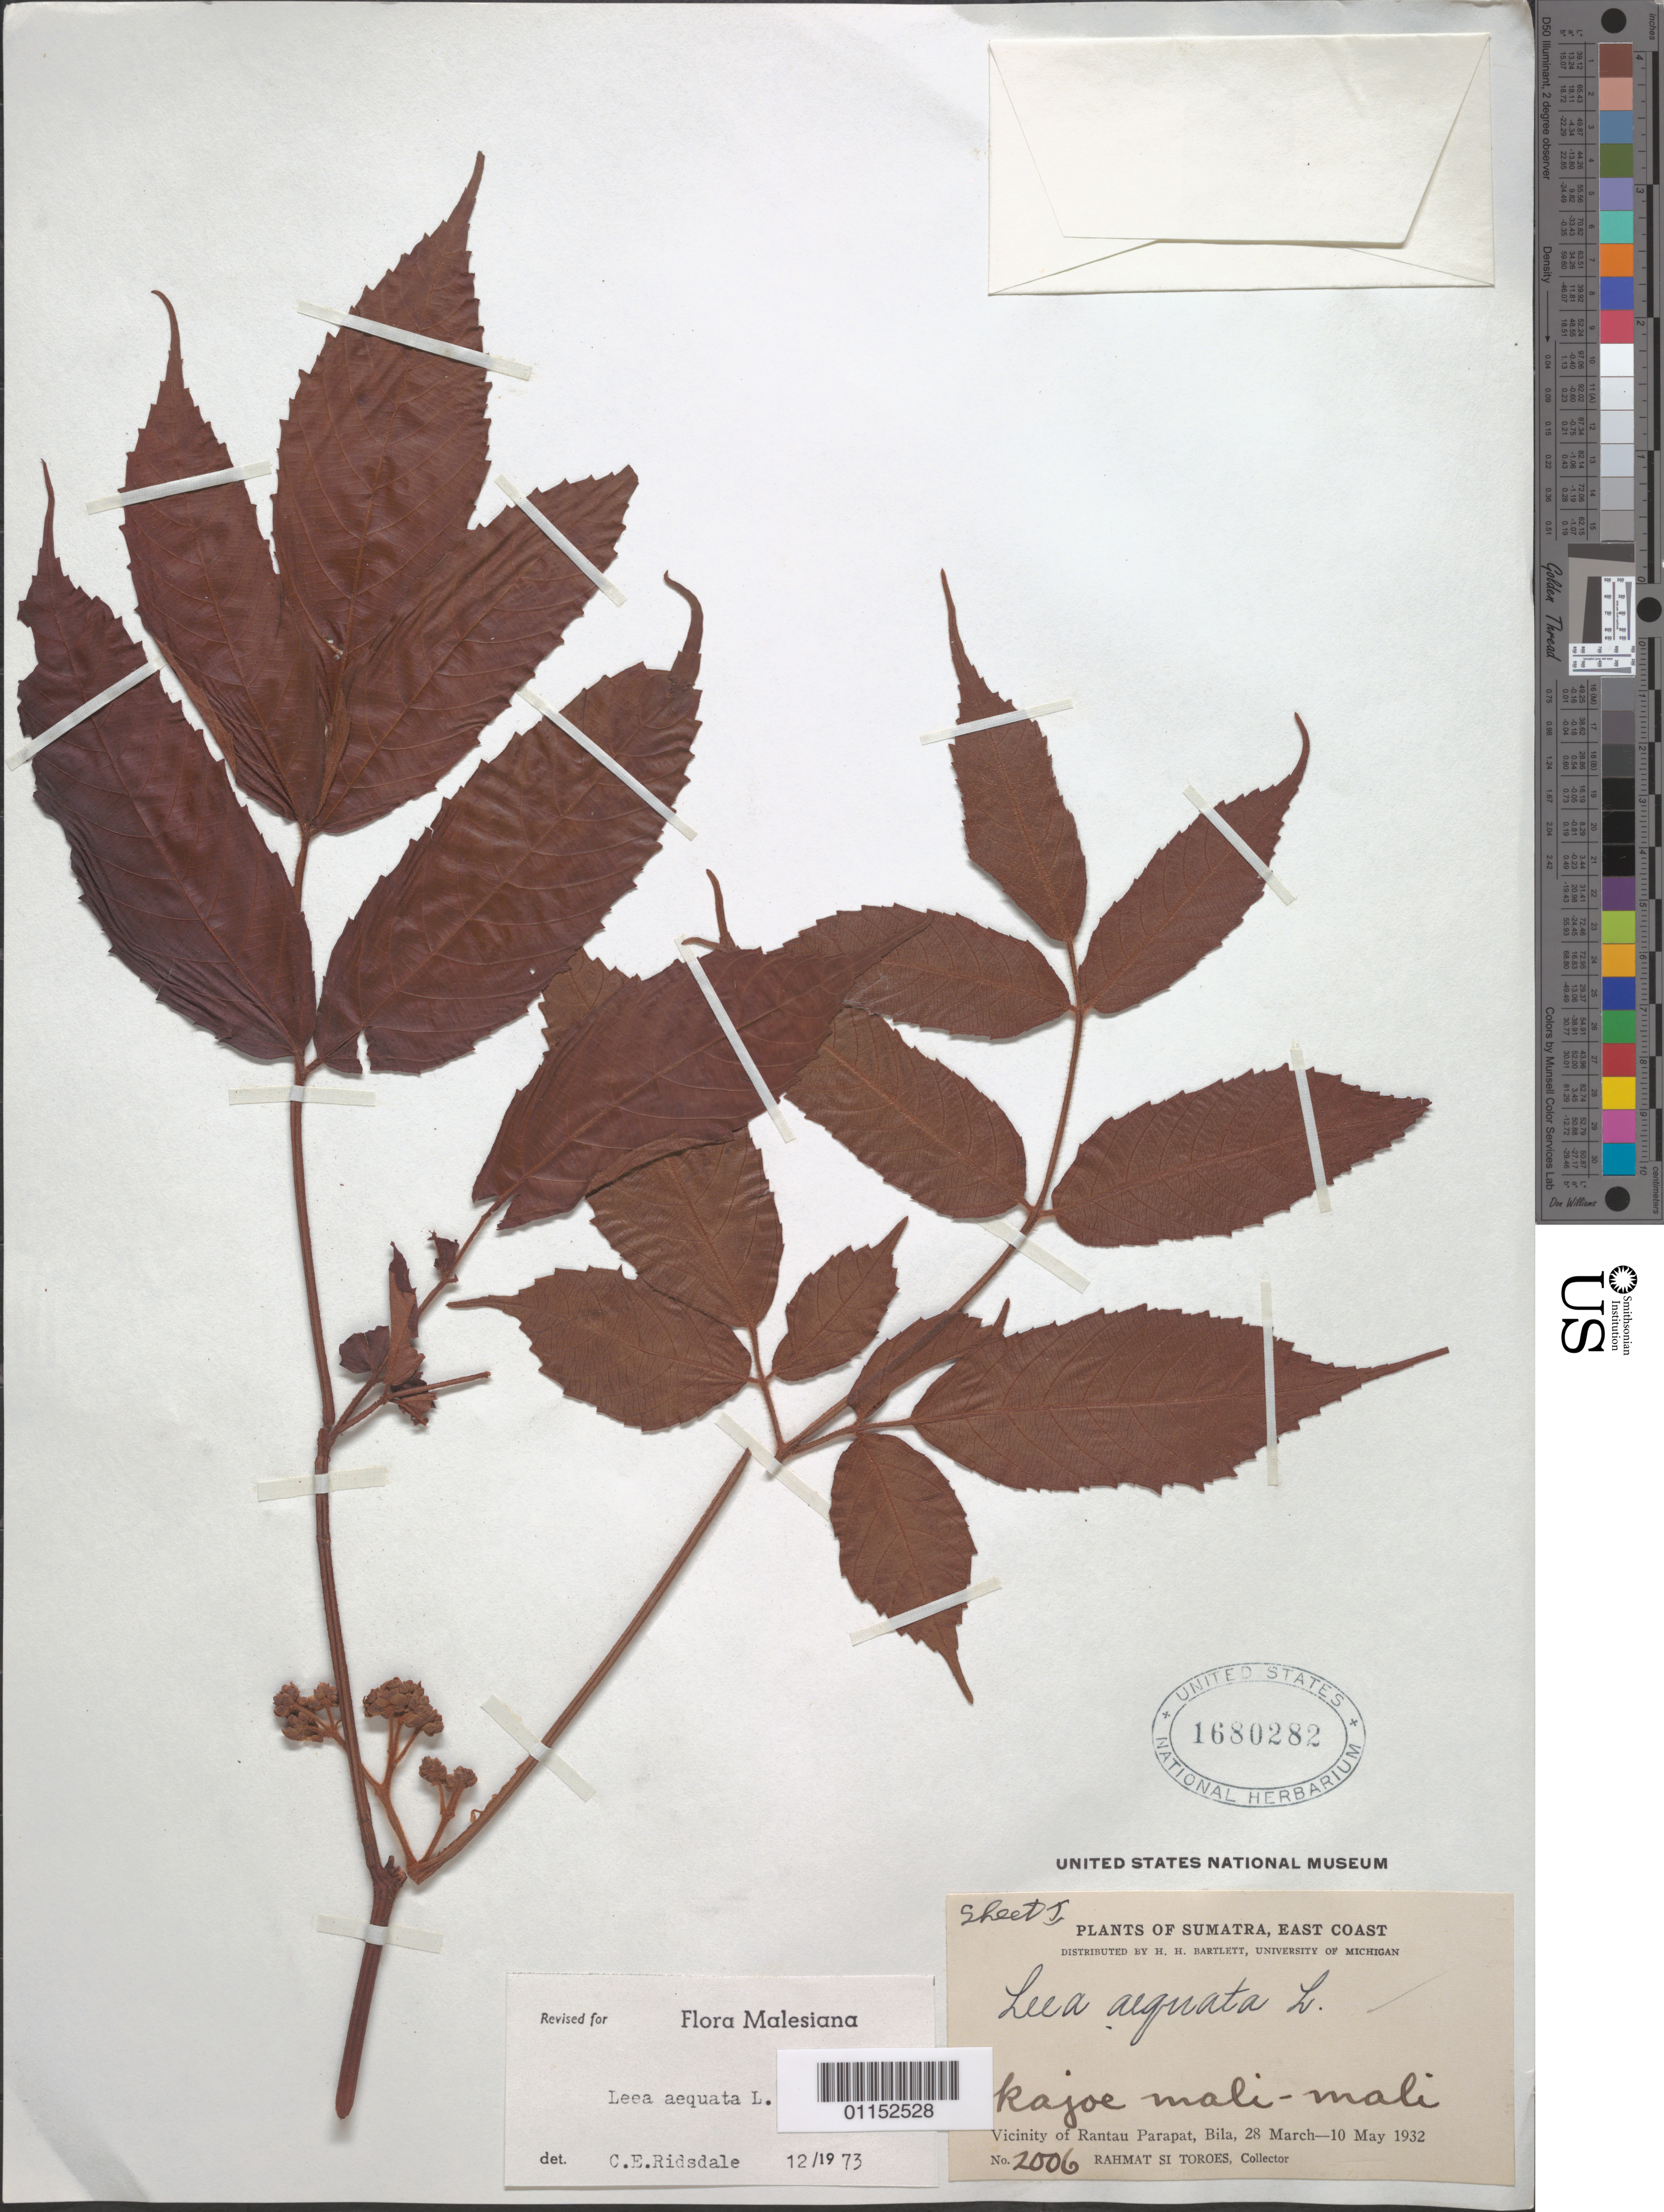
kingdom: Plantae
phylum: Tracheophyta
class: Magnoliopsida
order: Vitales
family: Vitaceae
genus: Leea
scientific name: Leea aequata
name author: L.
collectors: Rahmat Si Boeea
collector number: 2006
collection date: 1932-03-28/1932-05-10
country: Indonesia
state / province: Sumatra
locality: Vicinity of Rantau Parapat, Bila.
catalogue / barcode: US 1680282